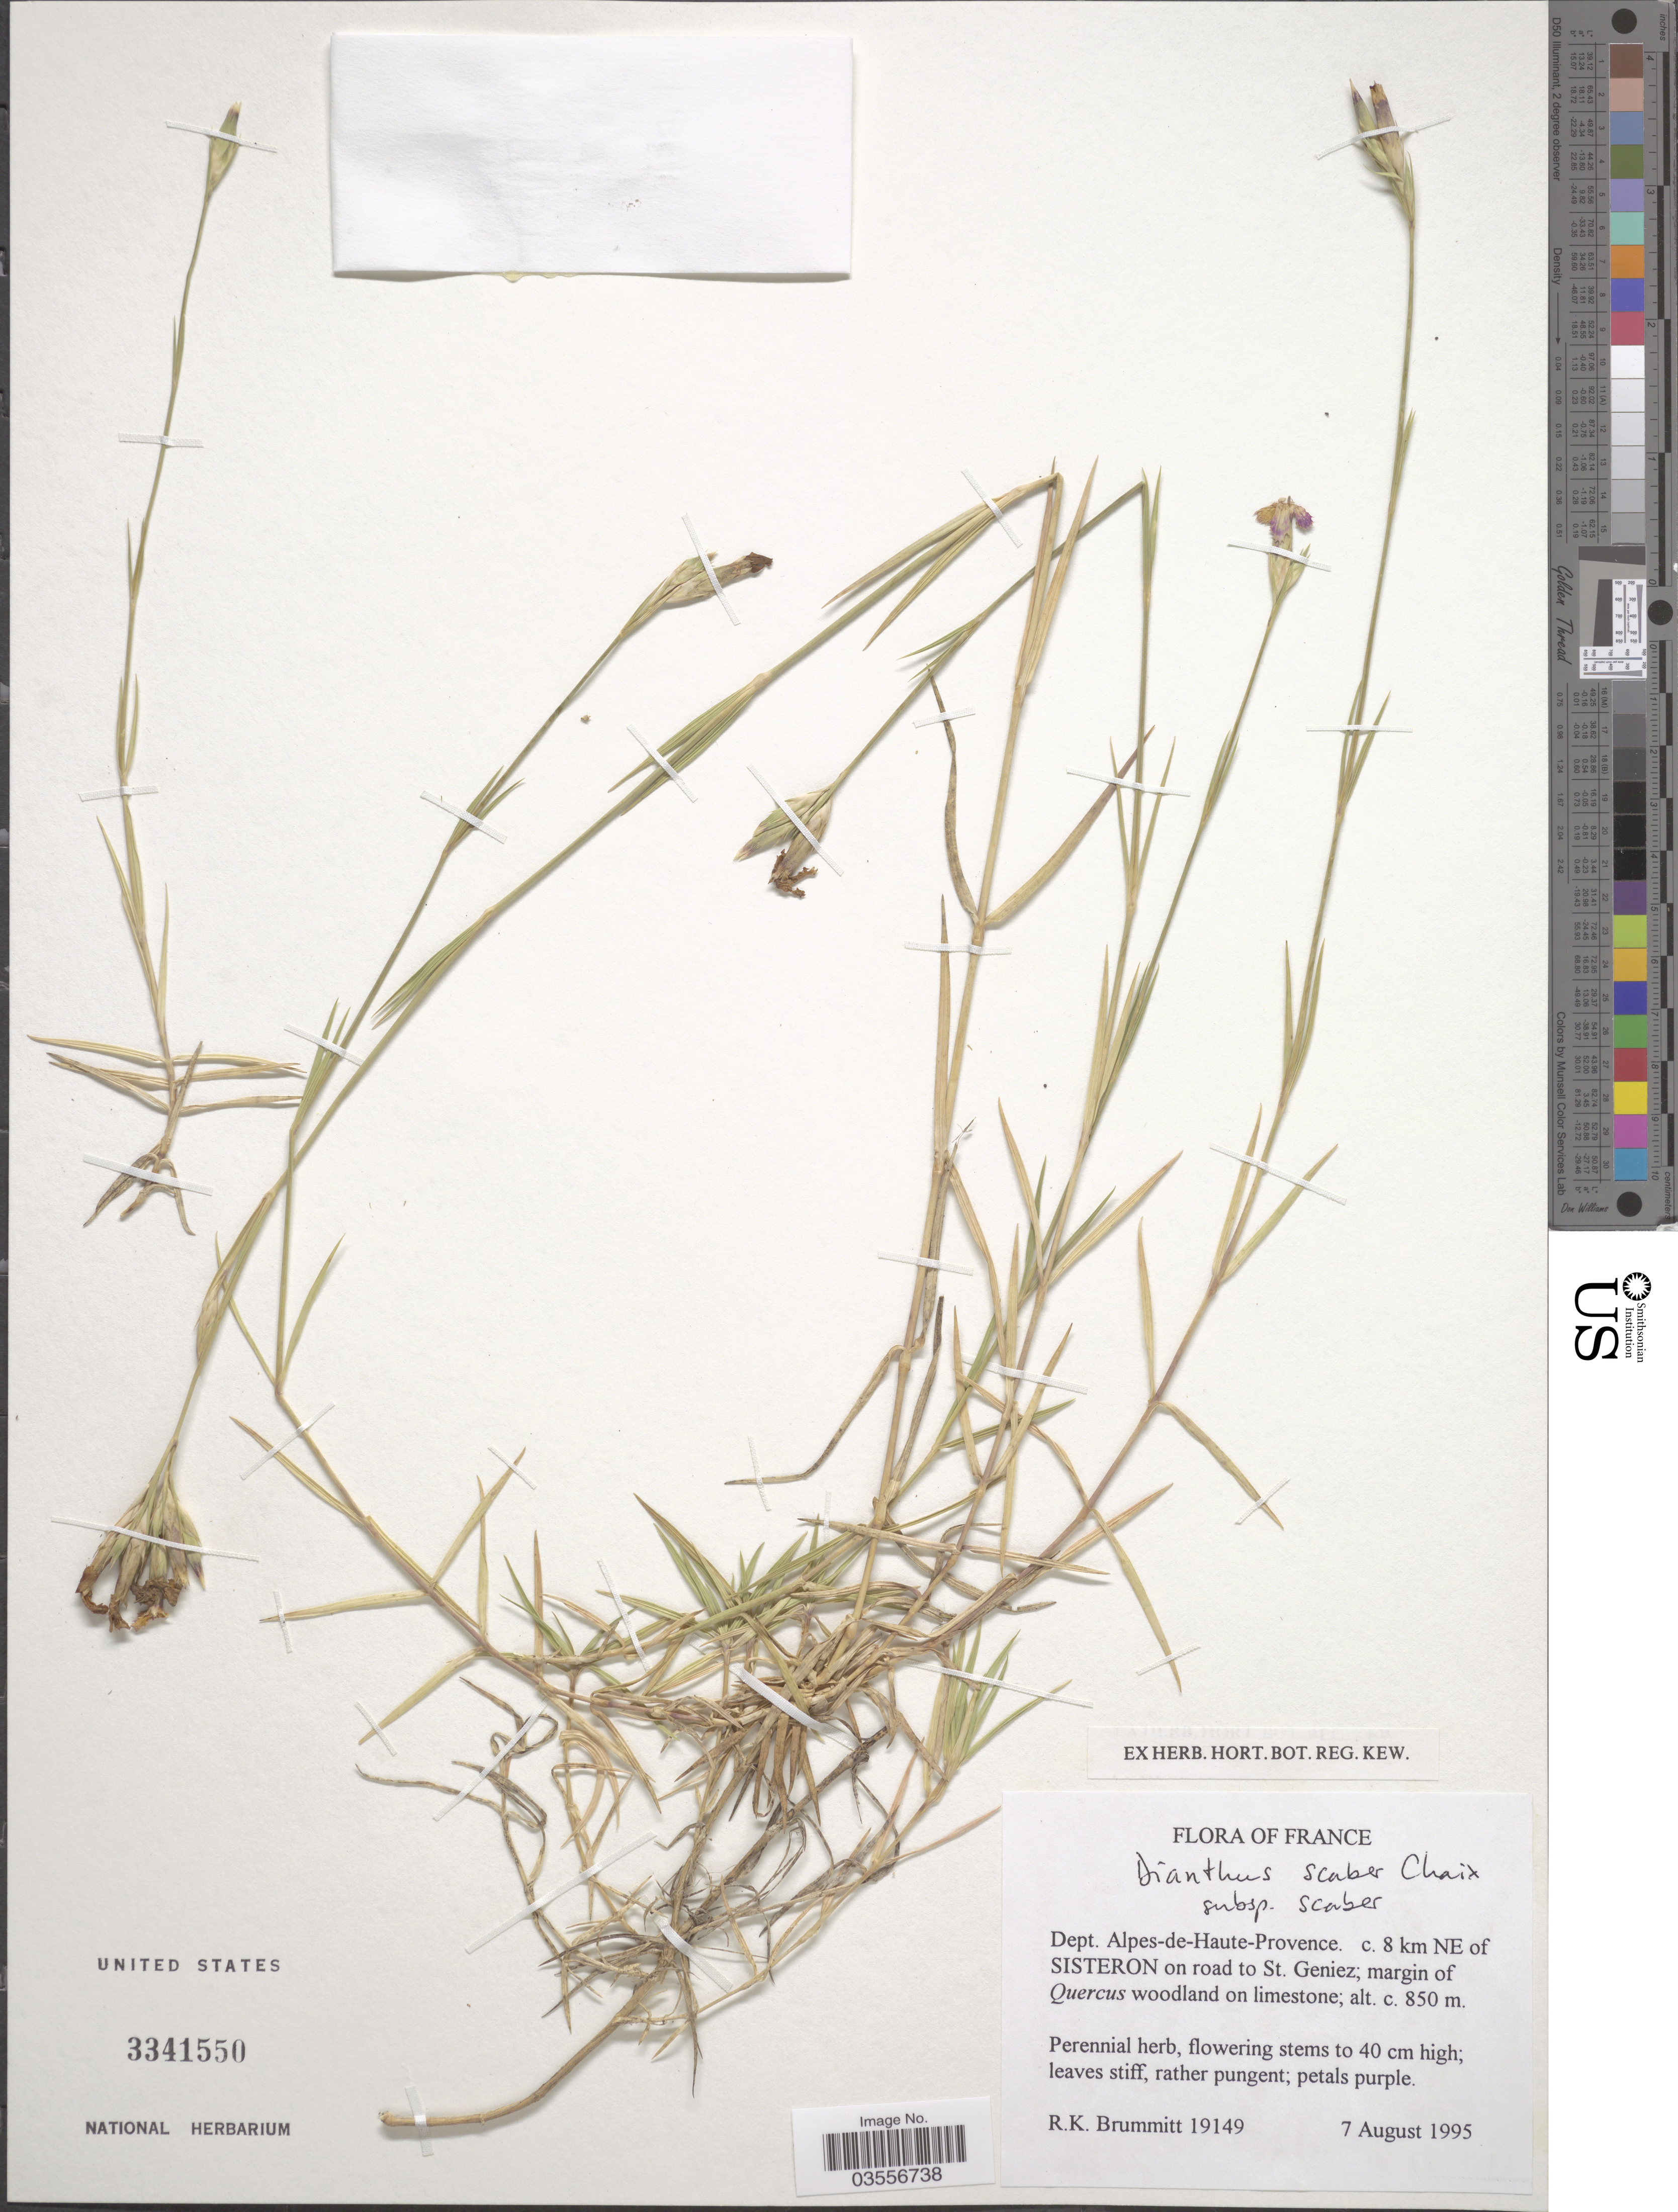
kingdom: Plantae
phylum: Tracheophyta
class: Magnoliopsida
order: Caryophyllales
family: Caryophyllaceae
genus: Dianthus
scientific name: Dianthus scaber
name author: Chaix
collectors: R. K. Brummitt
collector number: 19149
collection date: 1995-08-07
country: France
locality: Dept. Alpes-de-Haute-Provence. c. 8 km NE of Sisteron on road to St. Geniez,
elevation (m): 850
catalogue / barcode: US 3341550